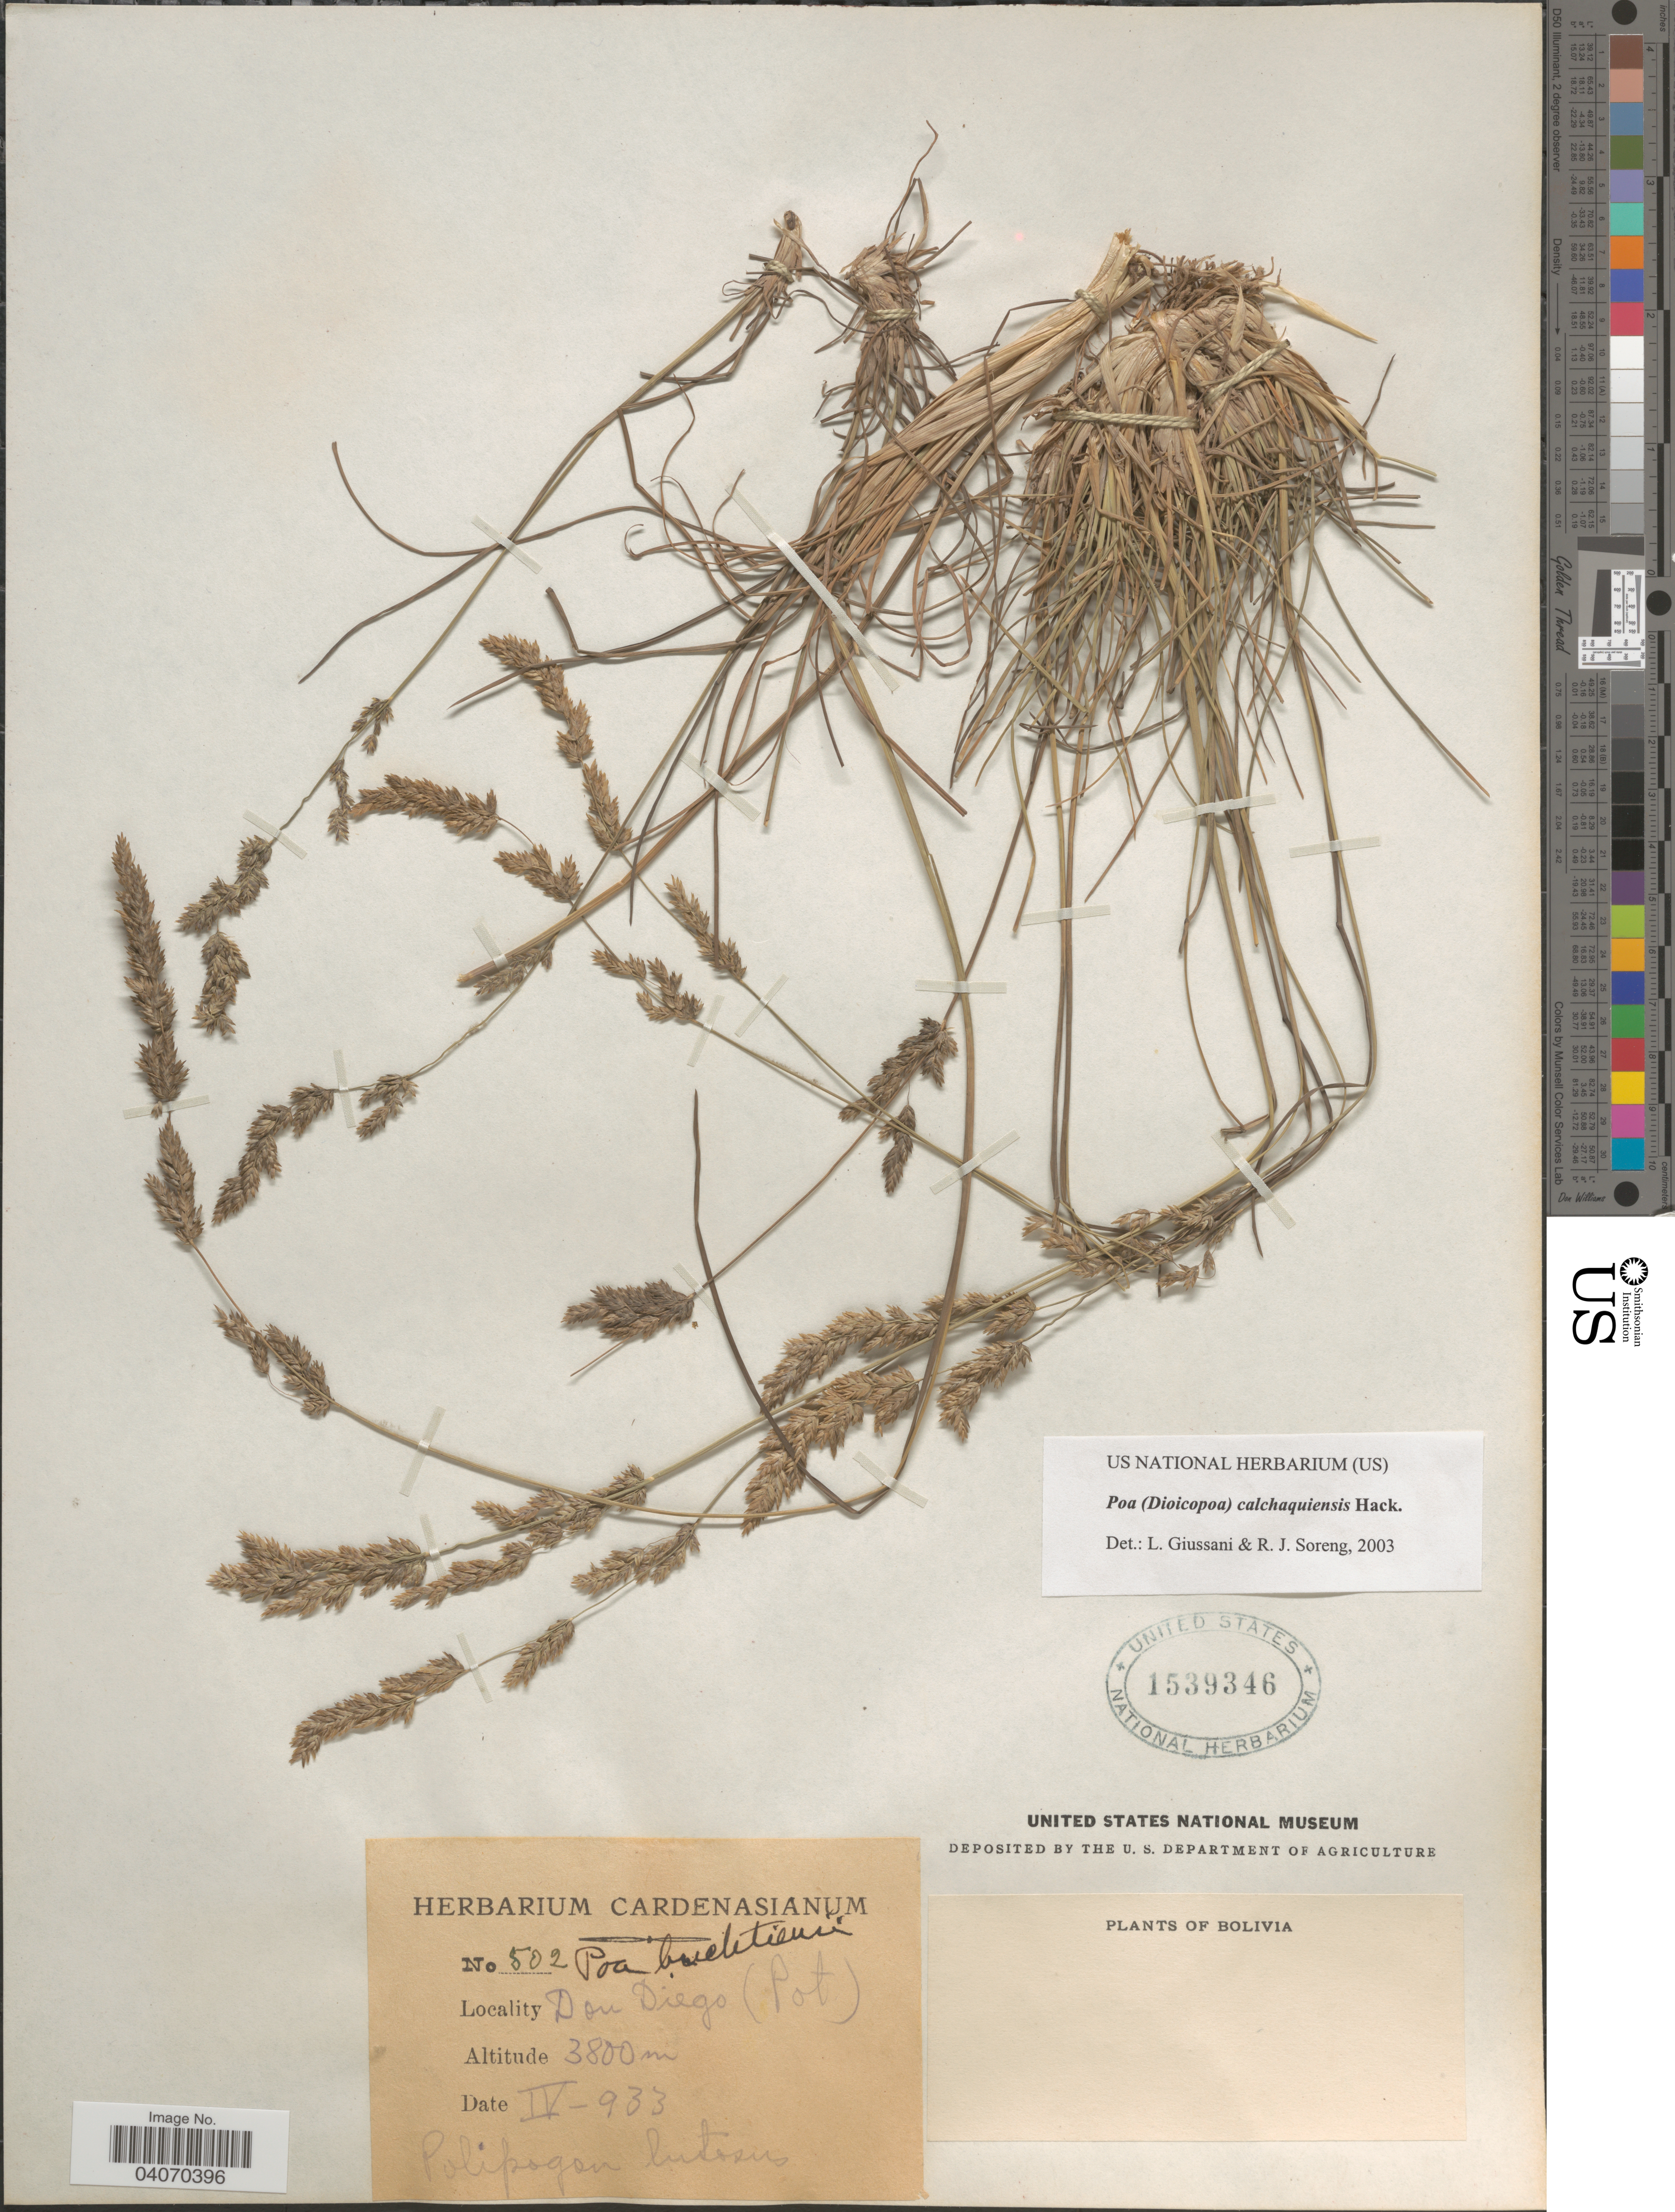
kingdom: Plantae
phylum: Tracheophyta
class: Liliopsida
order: Poales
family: Poaceae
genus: Poa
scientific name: Poa calchaquiensis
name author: Hack.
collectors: ex herb. Cardenasianum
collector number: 502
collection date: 1933-04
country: Bolivia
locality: Don Diego (Pot).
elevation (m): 3800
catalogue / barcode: US 1539346